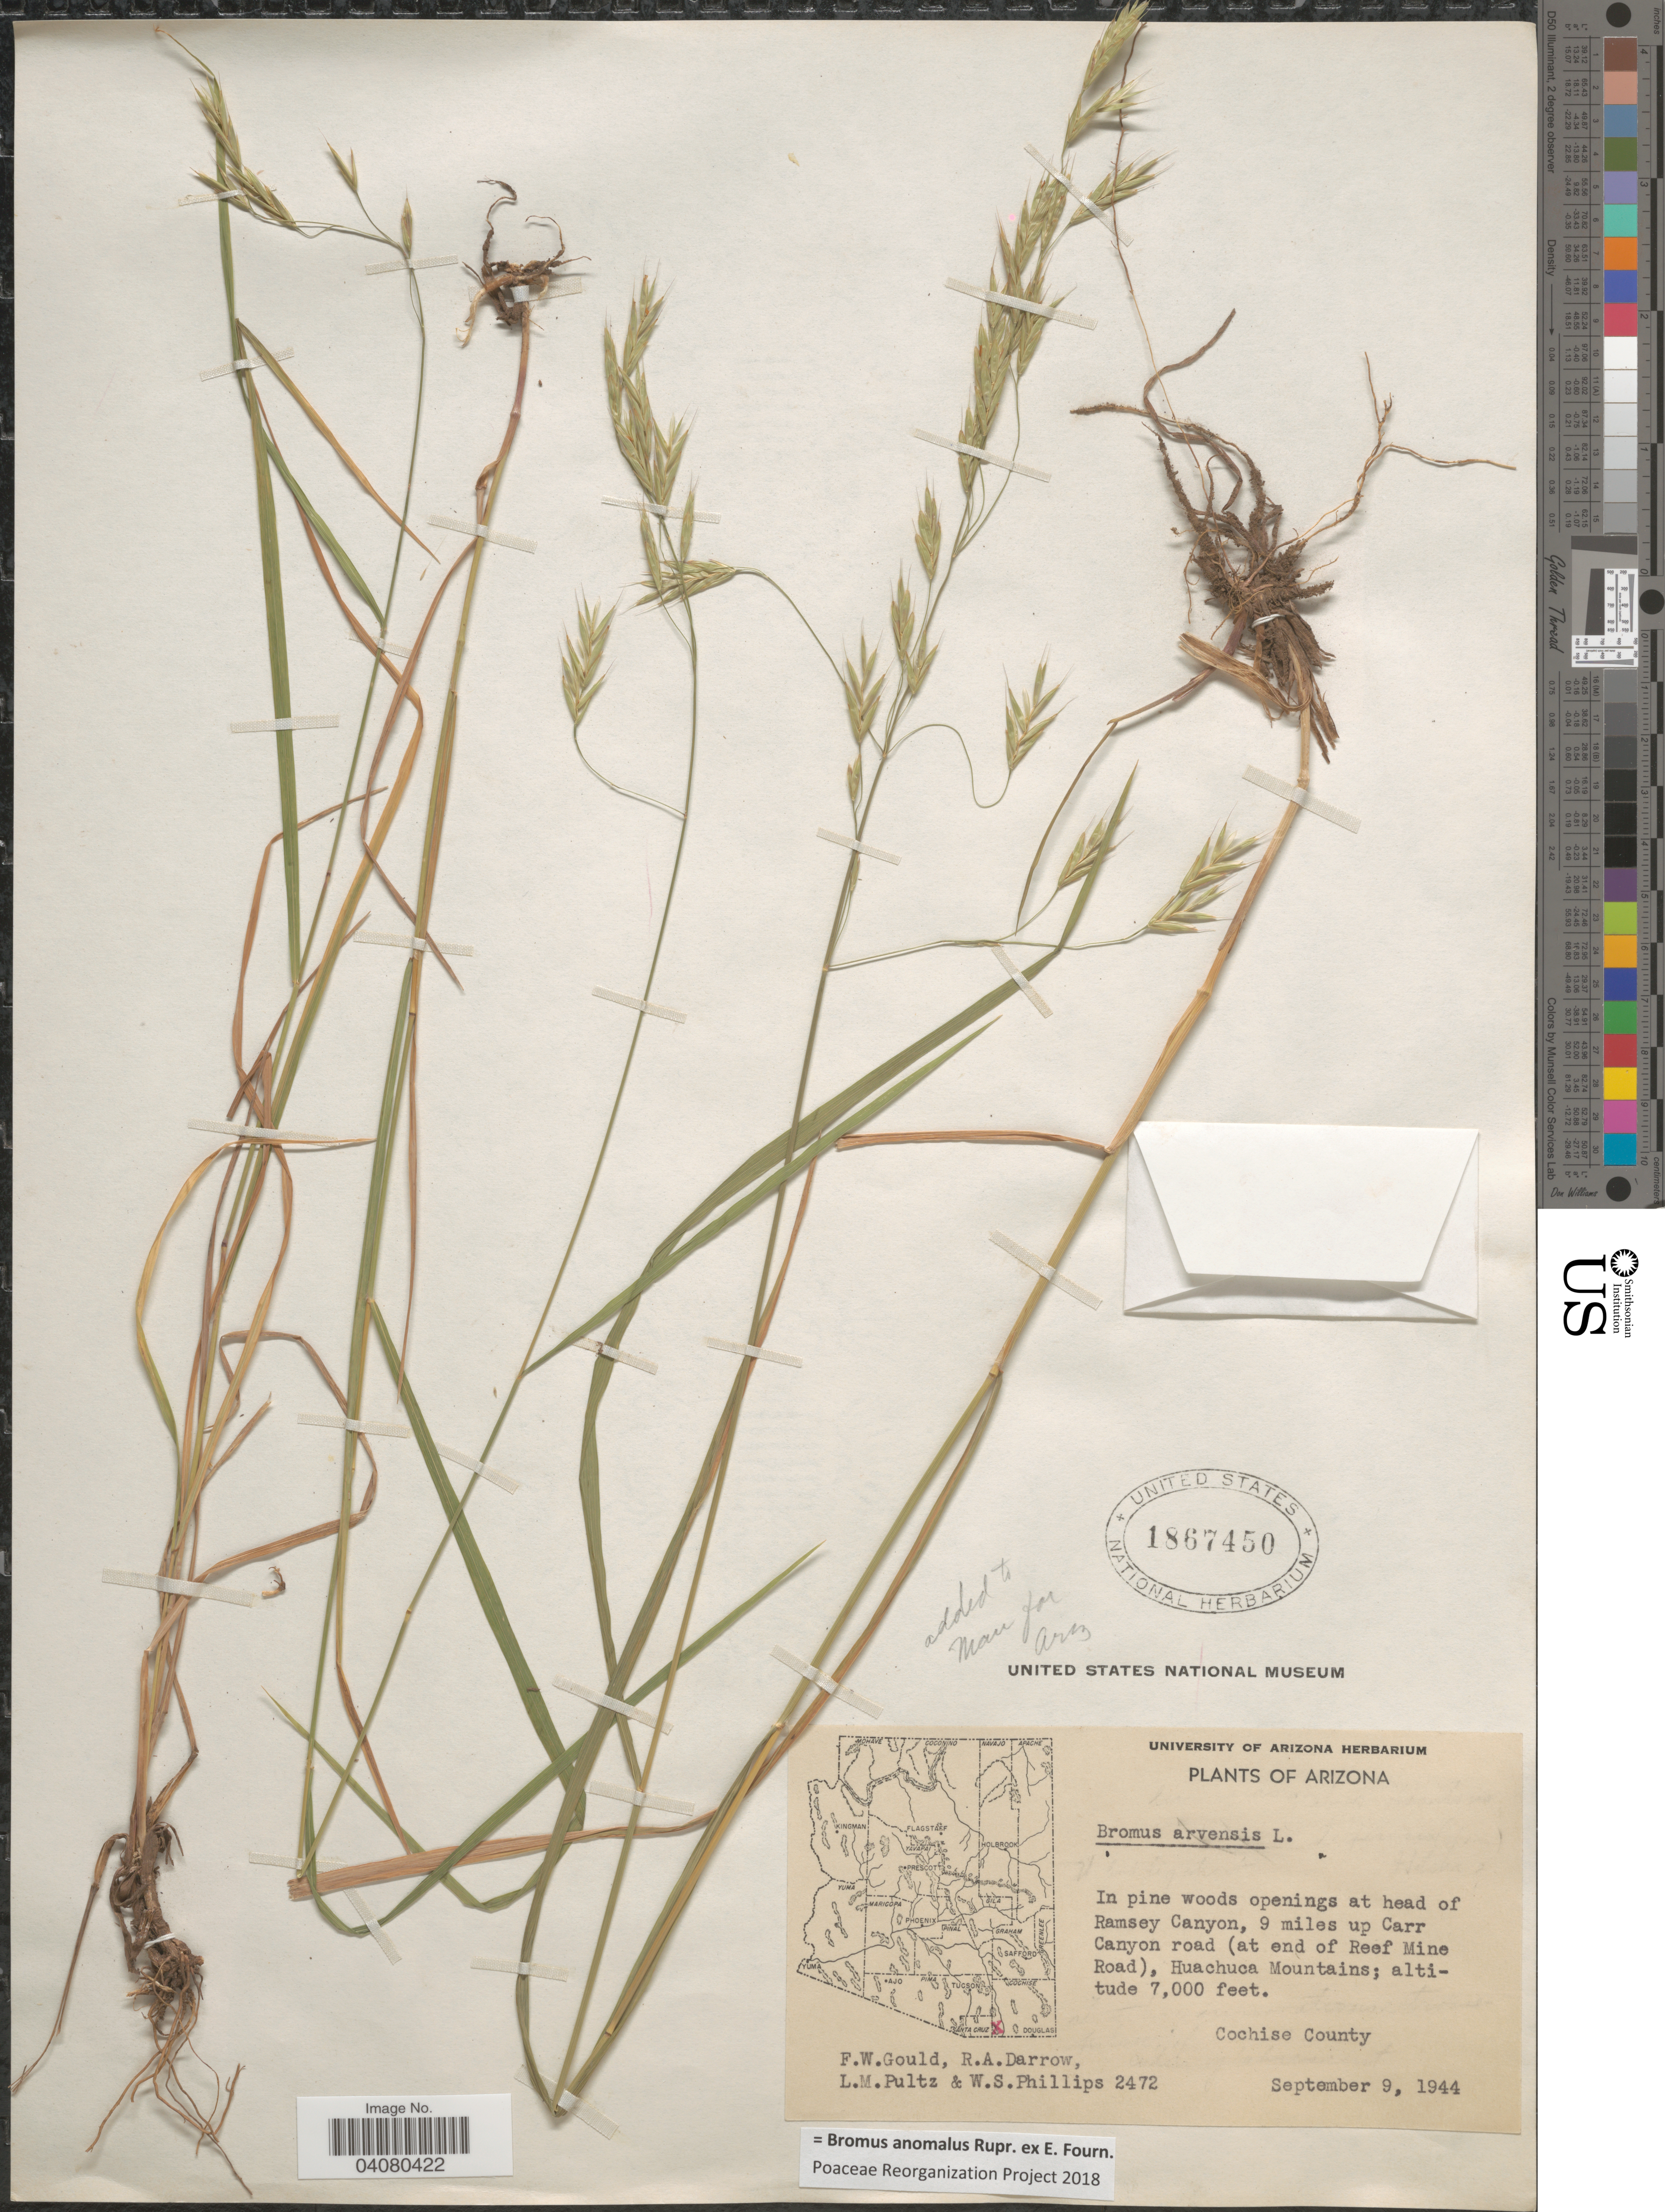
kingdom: Plantae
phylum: Tracheophyta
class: Liliopsida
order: Poales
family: Poaceae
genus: Bromus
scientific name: Bromus anomalus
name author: Rupr. ex E. Fourn.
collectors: F. W. Gould, R. A. Darrow, L. Pultz & W. S. Phillips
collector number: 2472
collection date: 1944-09-09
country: United States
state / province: Arizona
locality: In pine woods openings at head of Ramsey Canyon, 9 miles up Carr Canyon road (at end of Reef Mine Road), Huachuca Mountains. Cochise County.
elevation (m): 2134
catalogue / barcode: US 1867450